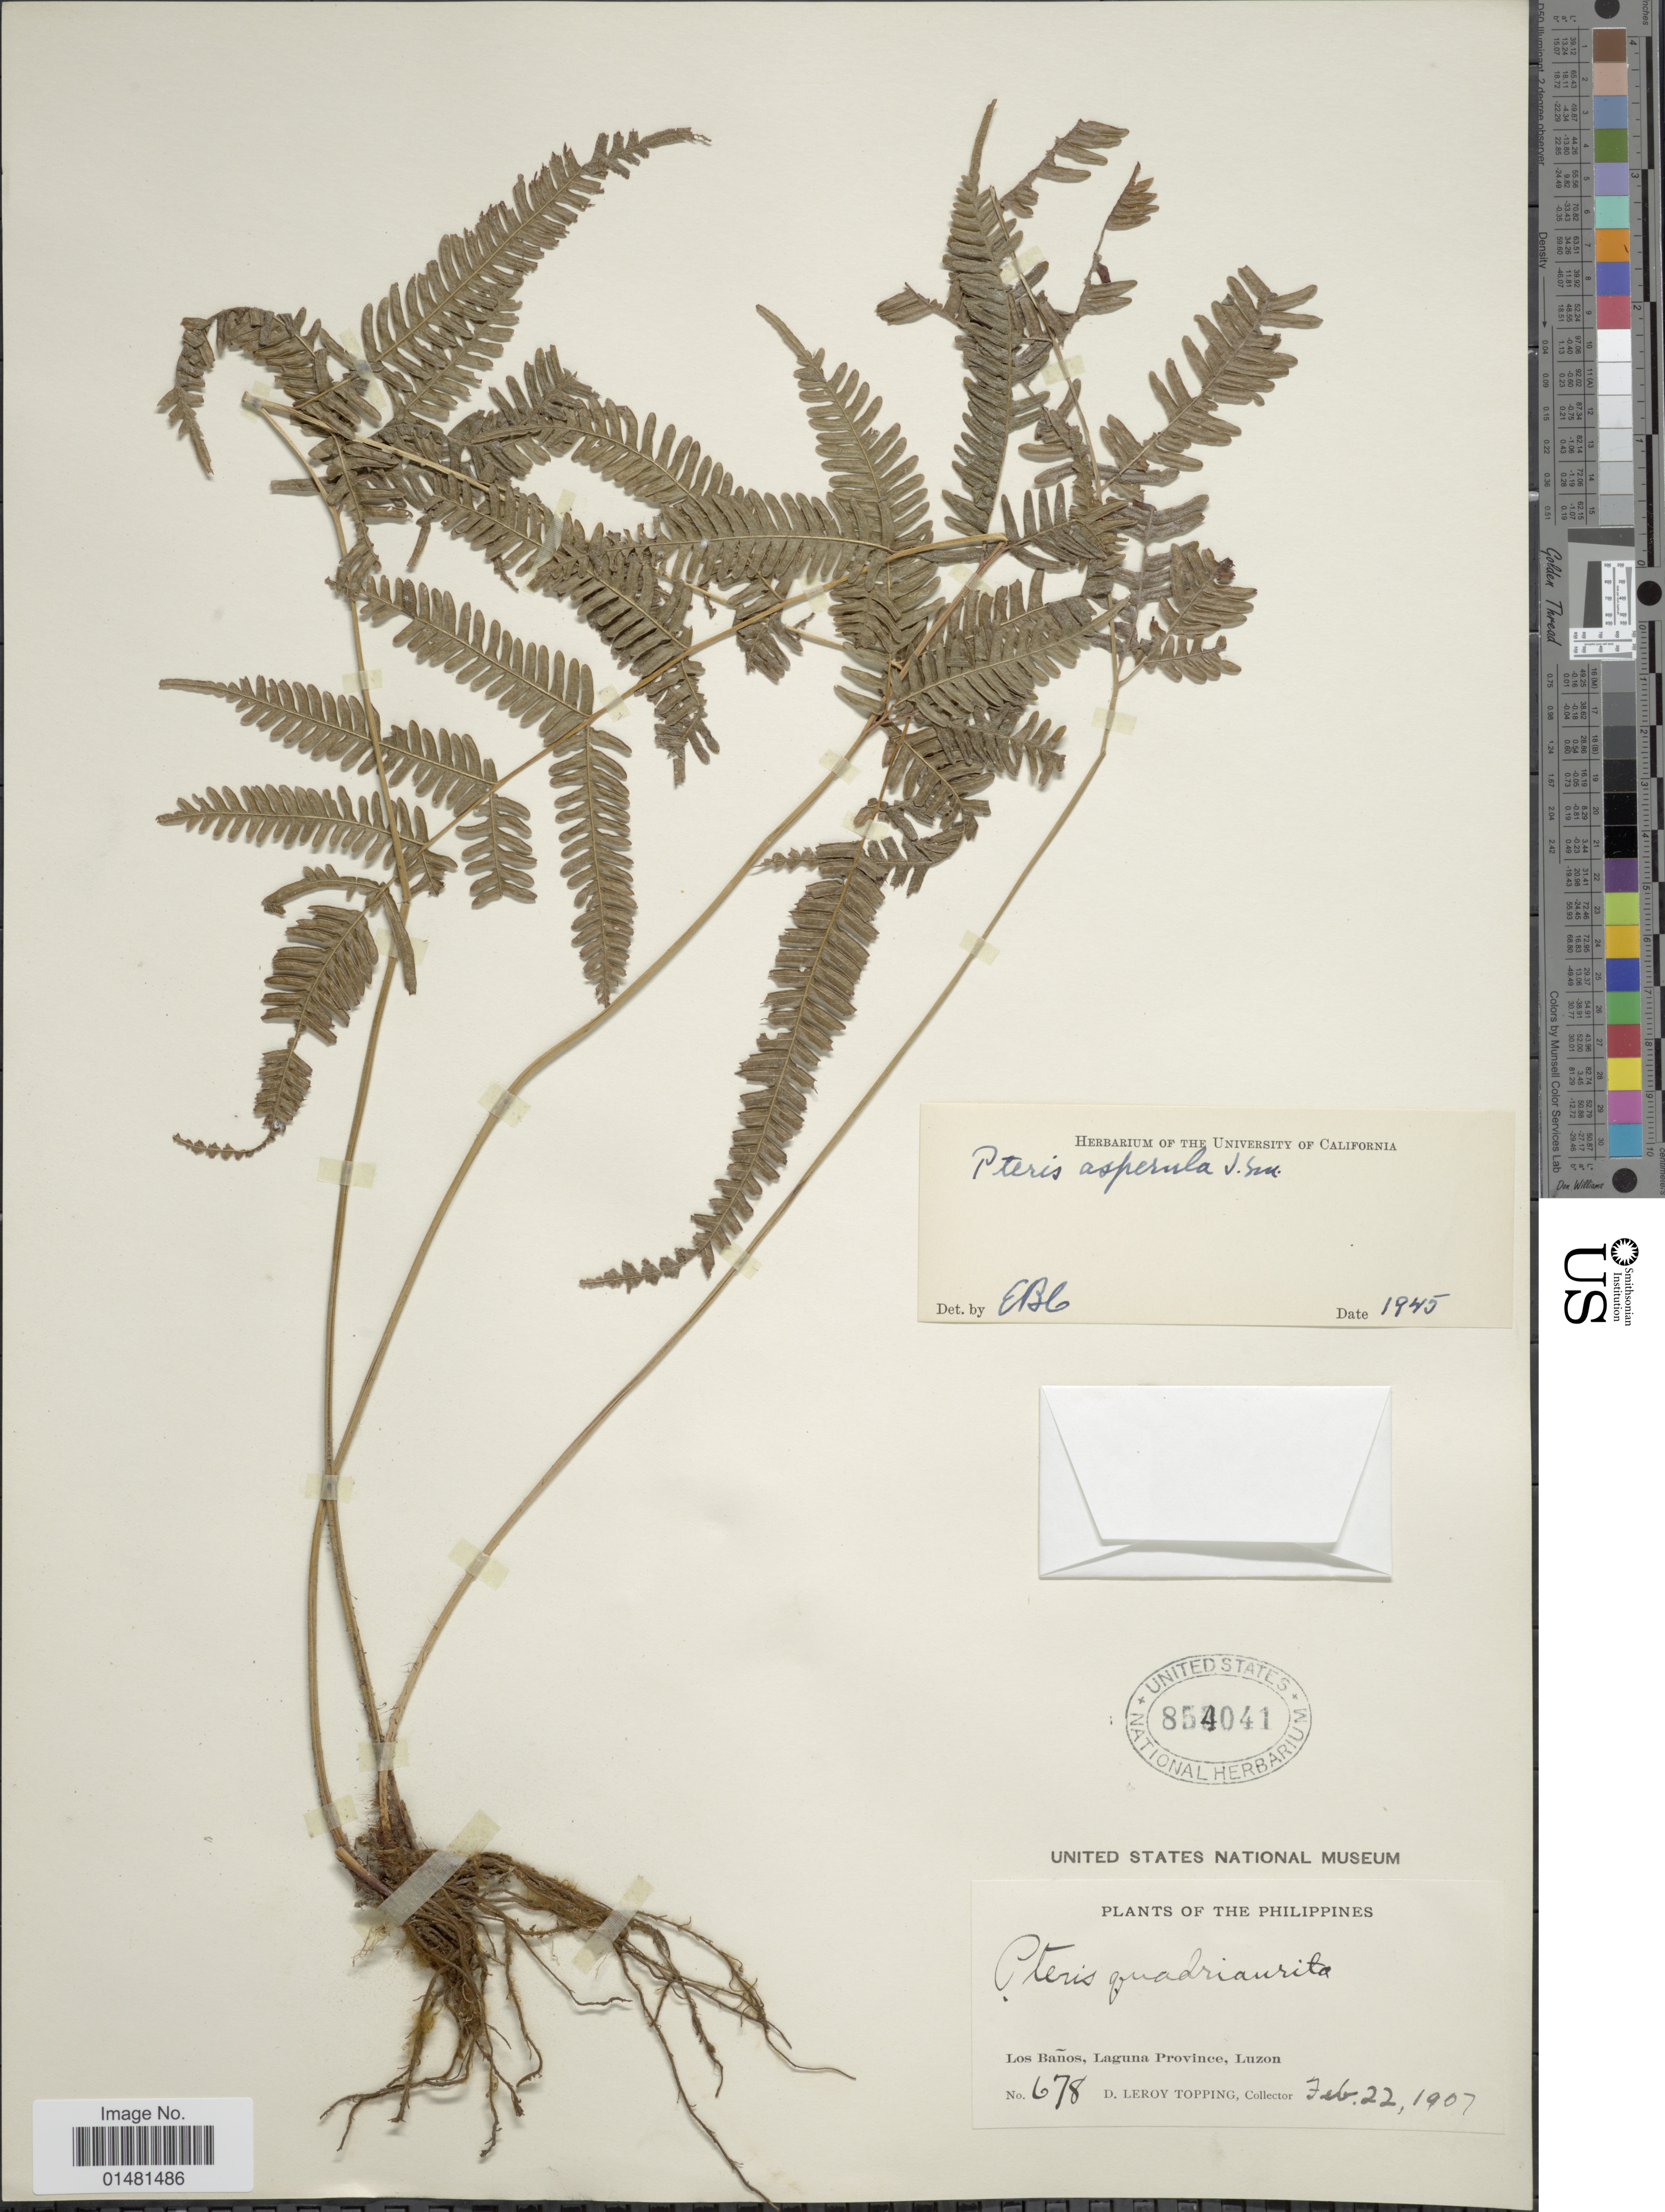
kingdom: Plantae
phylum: Tracheophyta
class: Polypodiopsida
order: Polypodiales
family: Pteridaceae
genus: Pteris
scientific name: Pteris asperula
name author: J. Sm.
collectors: D. L. Topping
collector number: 678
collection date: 1907-02-22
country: Philippines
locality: Los Baños, Laguna Province, Luzon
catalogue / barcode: US 854041